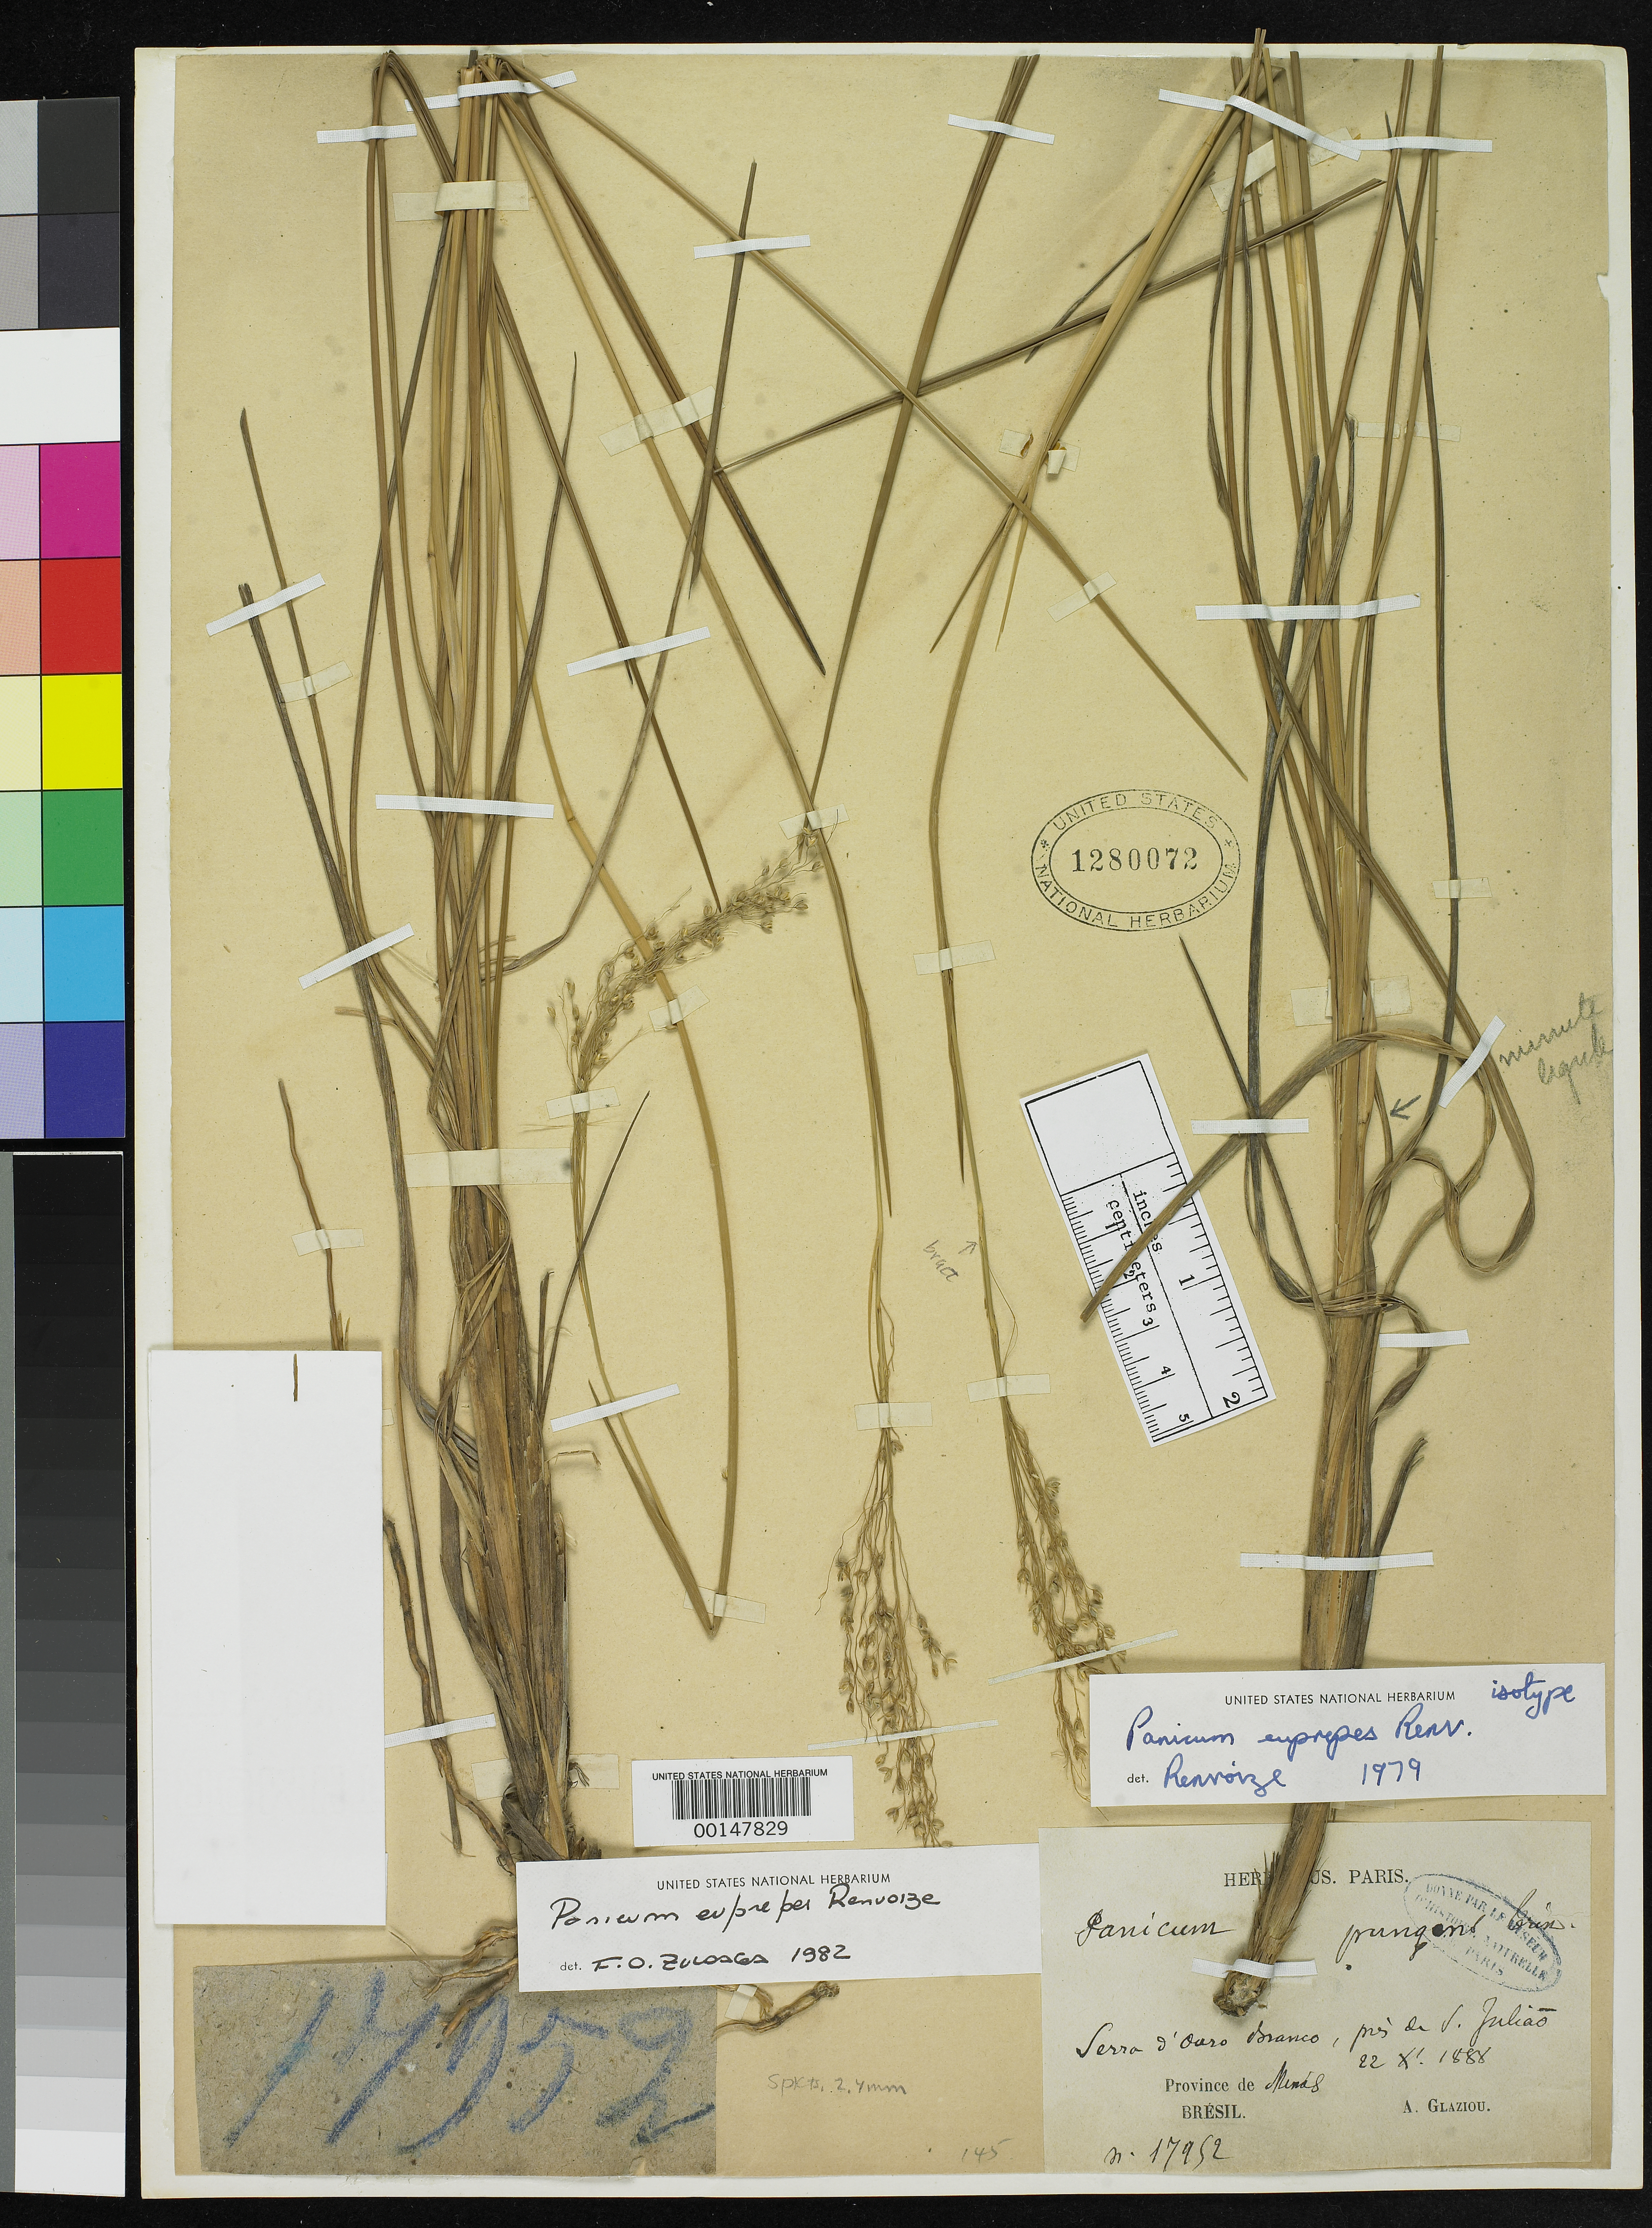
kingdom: Plantae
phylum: Tracheophyta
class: Liliopsida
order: Poales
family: Poaceae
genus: Panicum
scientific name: Panicum euprepes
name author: Renvoize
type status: Isotype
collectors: A. F. M. Glaziou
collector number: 17952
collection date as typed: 22 Nov 1888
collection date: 1888-11-22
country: Brazil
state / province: Minas Gerais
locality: Serra d'Ouro Branco, S. Juliao.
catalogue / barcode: US 1280072